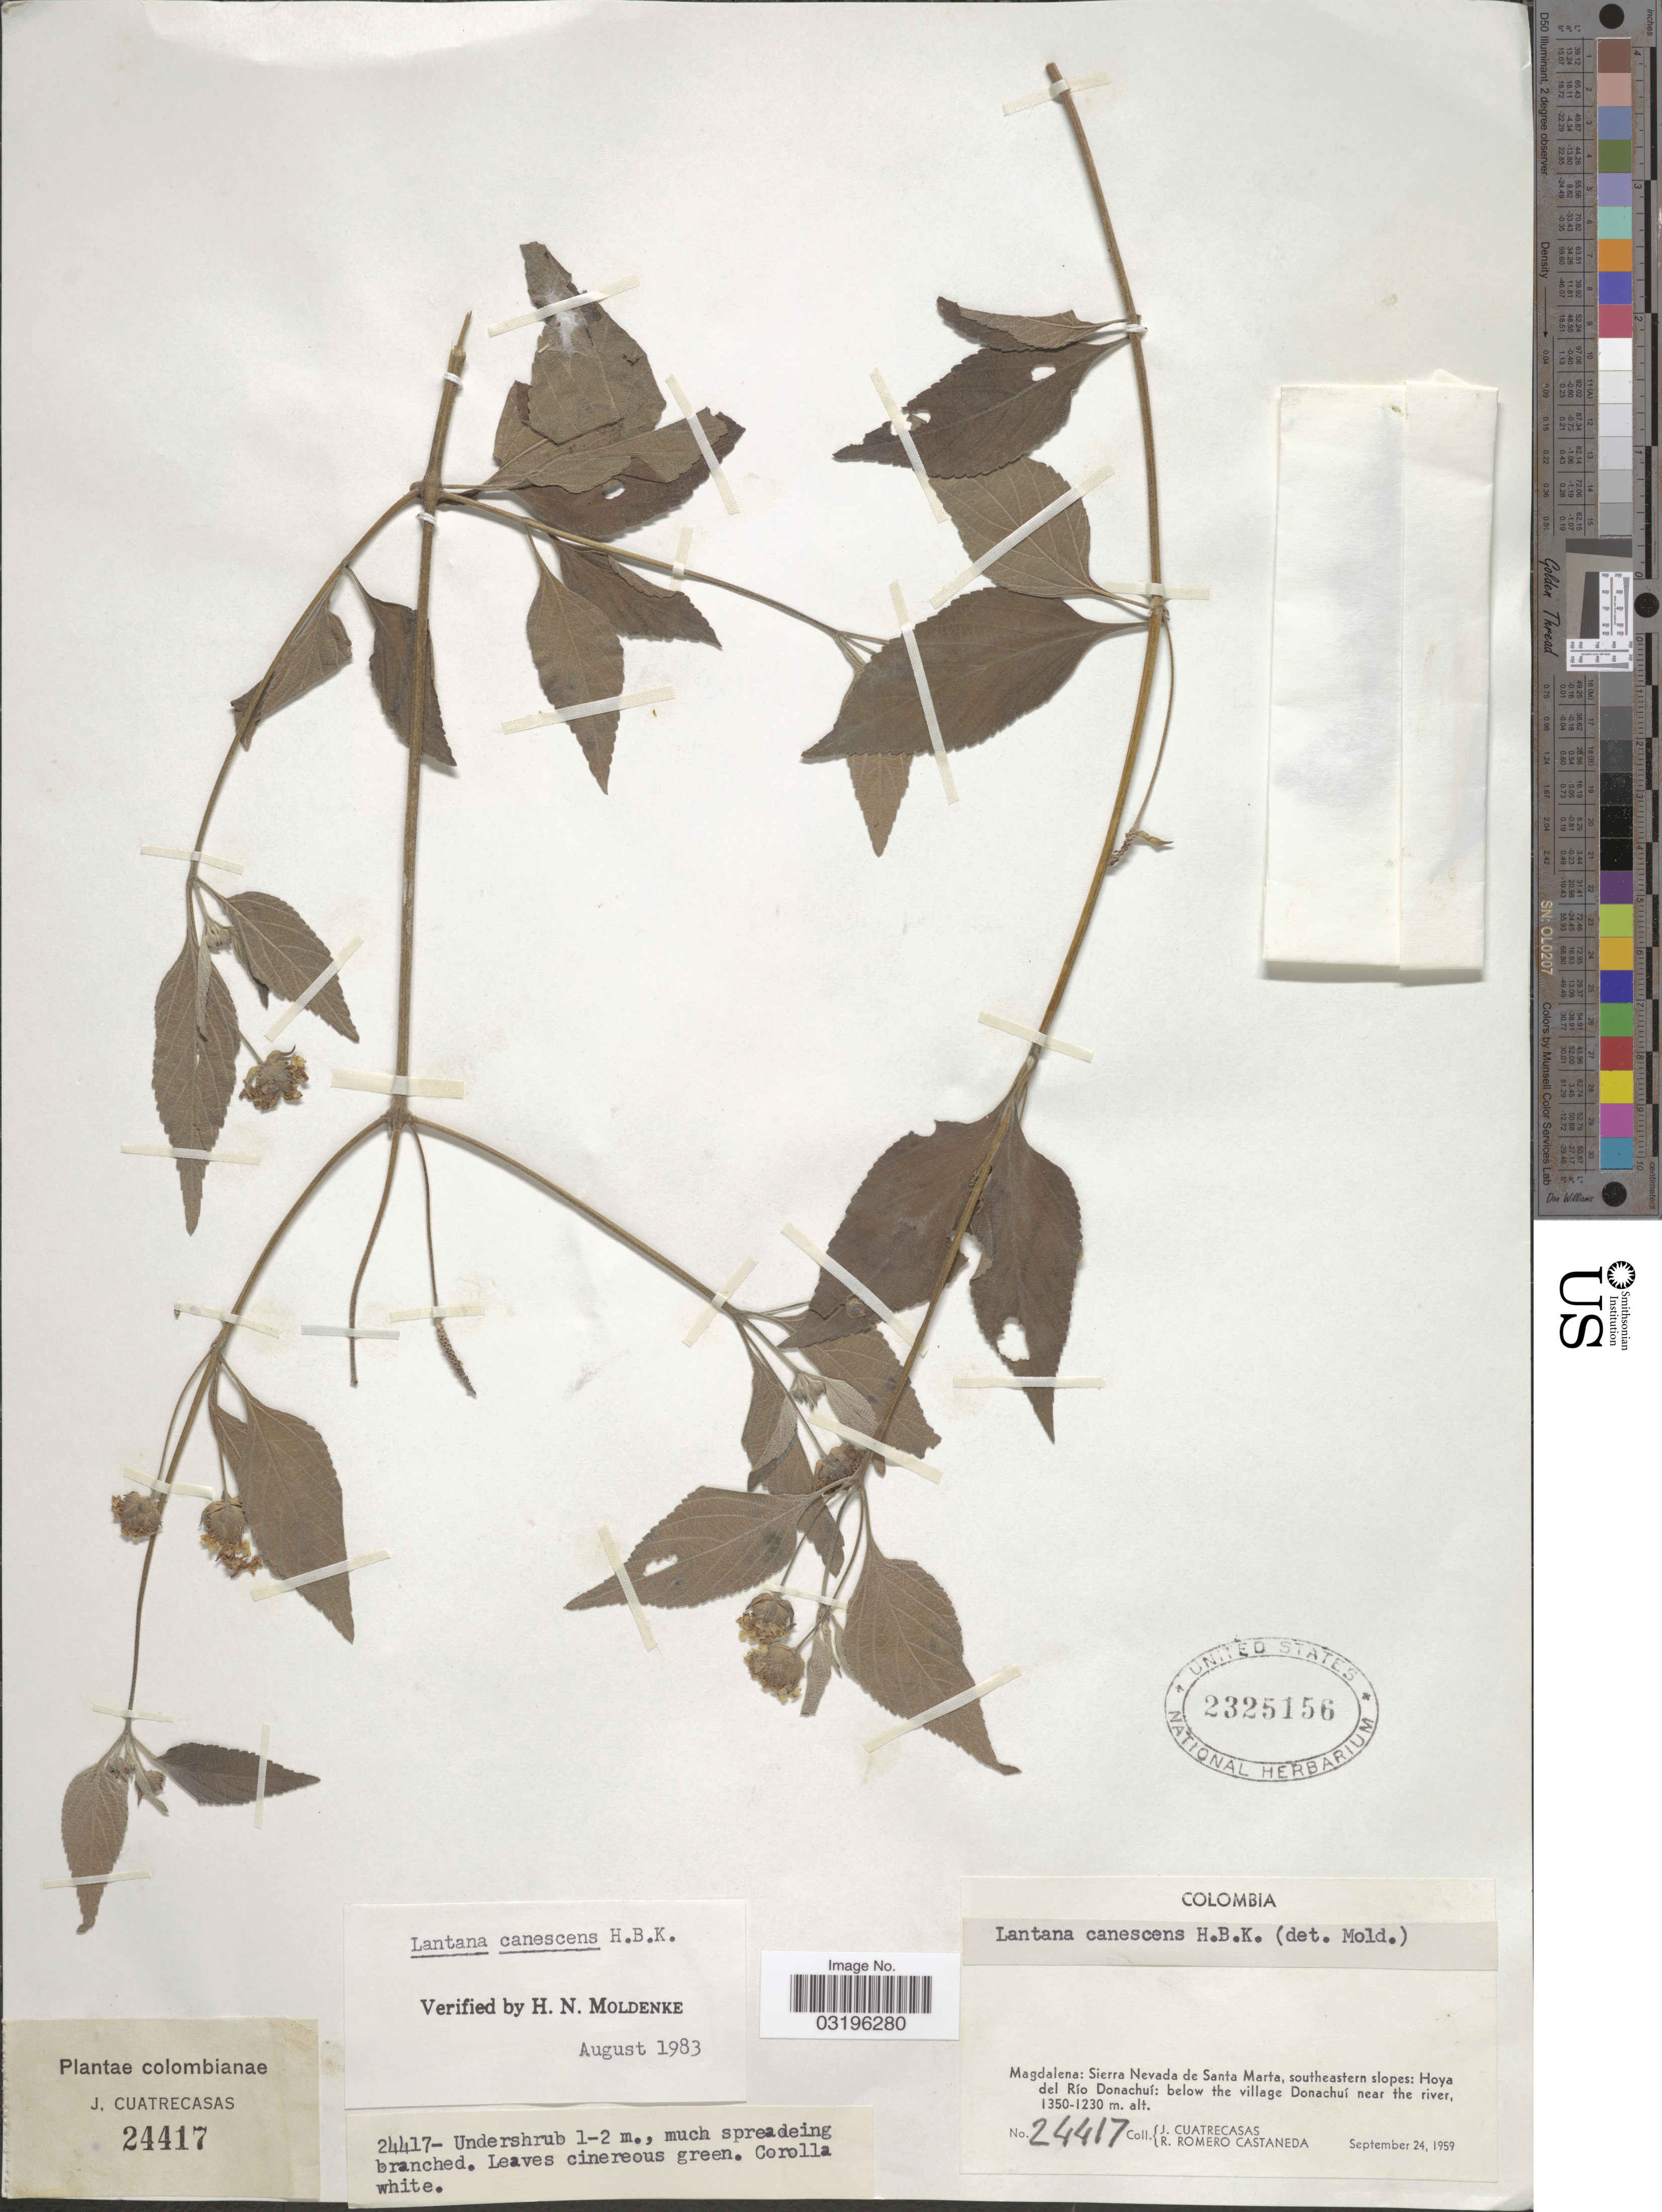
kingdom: Plantae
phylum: Tracheophyta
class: Magnoliopsida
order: Lamiales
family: Verbenaceae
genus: Lantana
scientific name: Lantana canescens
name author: Kunth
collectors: J. Cuatrecasas & R. Romero Castañeda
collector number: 24417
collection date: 1959-09-24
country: Colombia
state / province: Magdalena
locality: Sierra Nevada de Santa Marta, southeastern slopes: Hoya del Río Donachuí: below the village Donachuí near the river.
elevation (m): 1230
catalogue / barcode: US 2325156